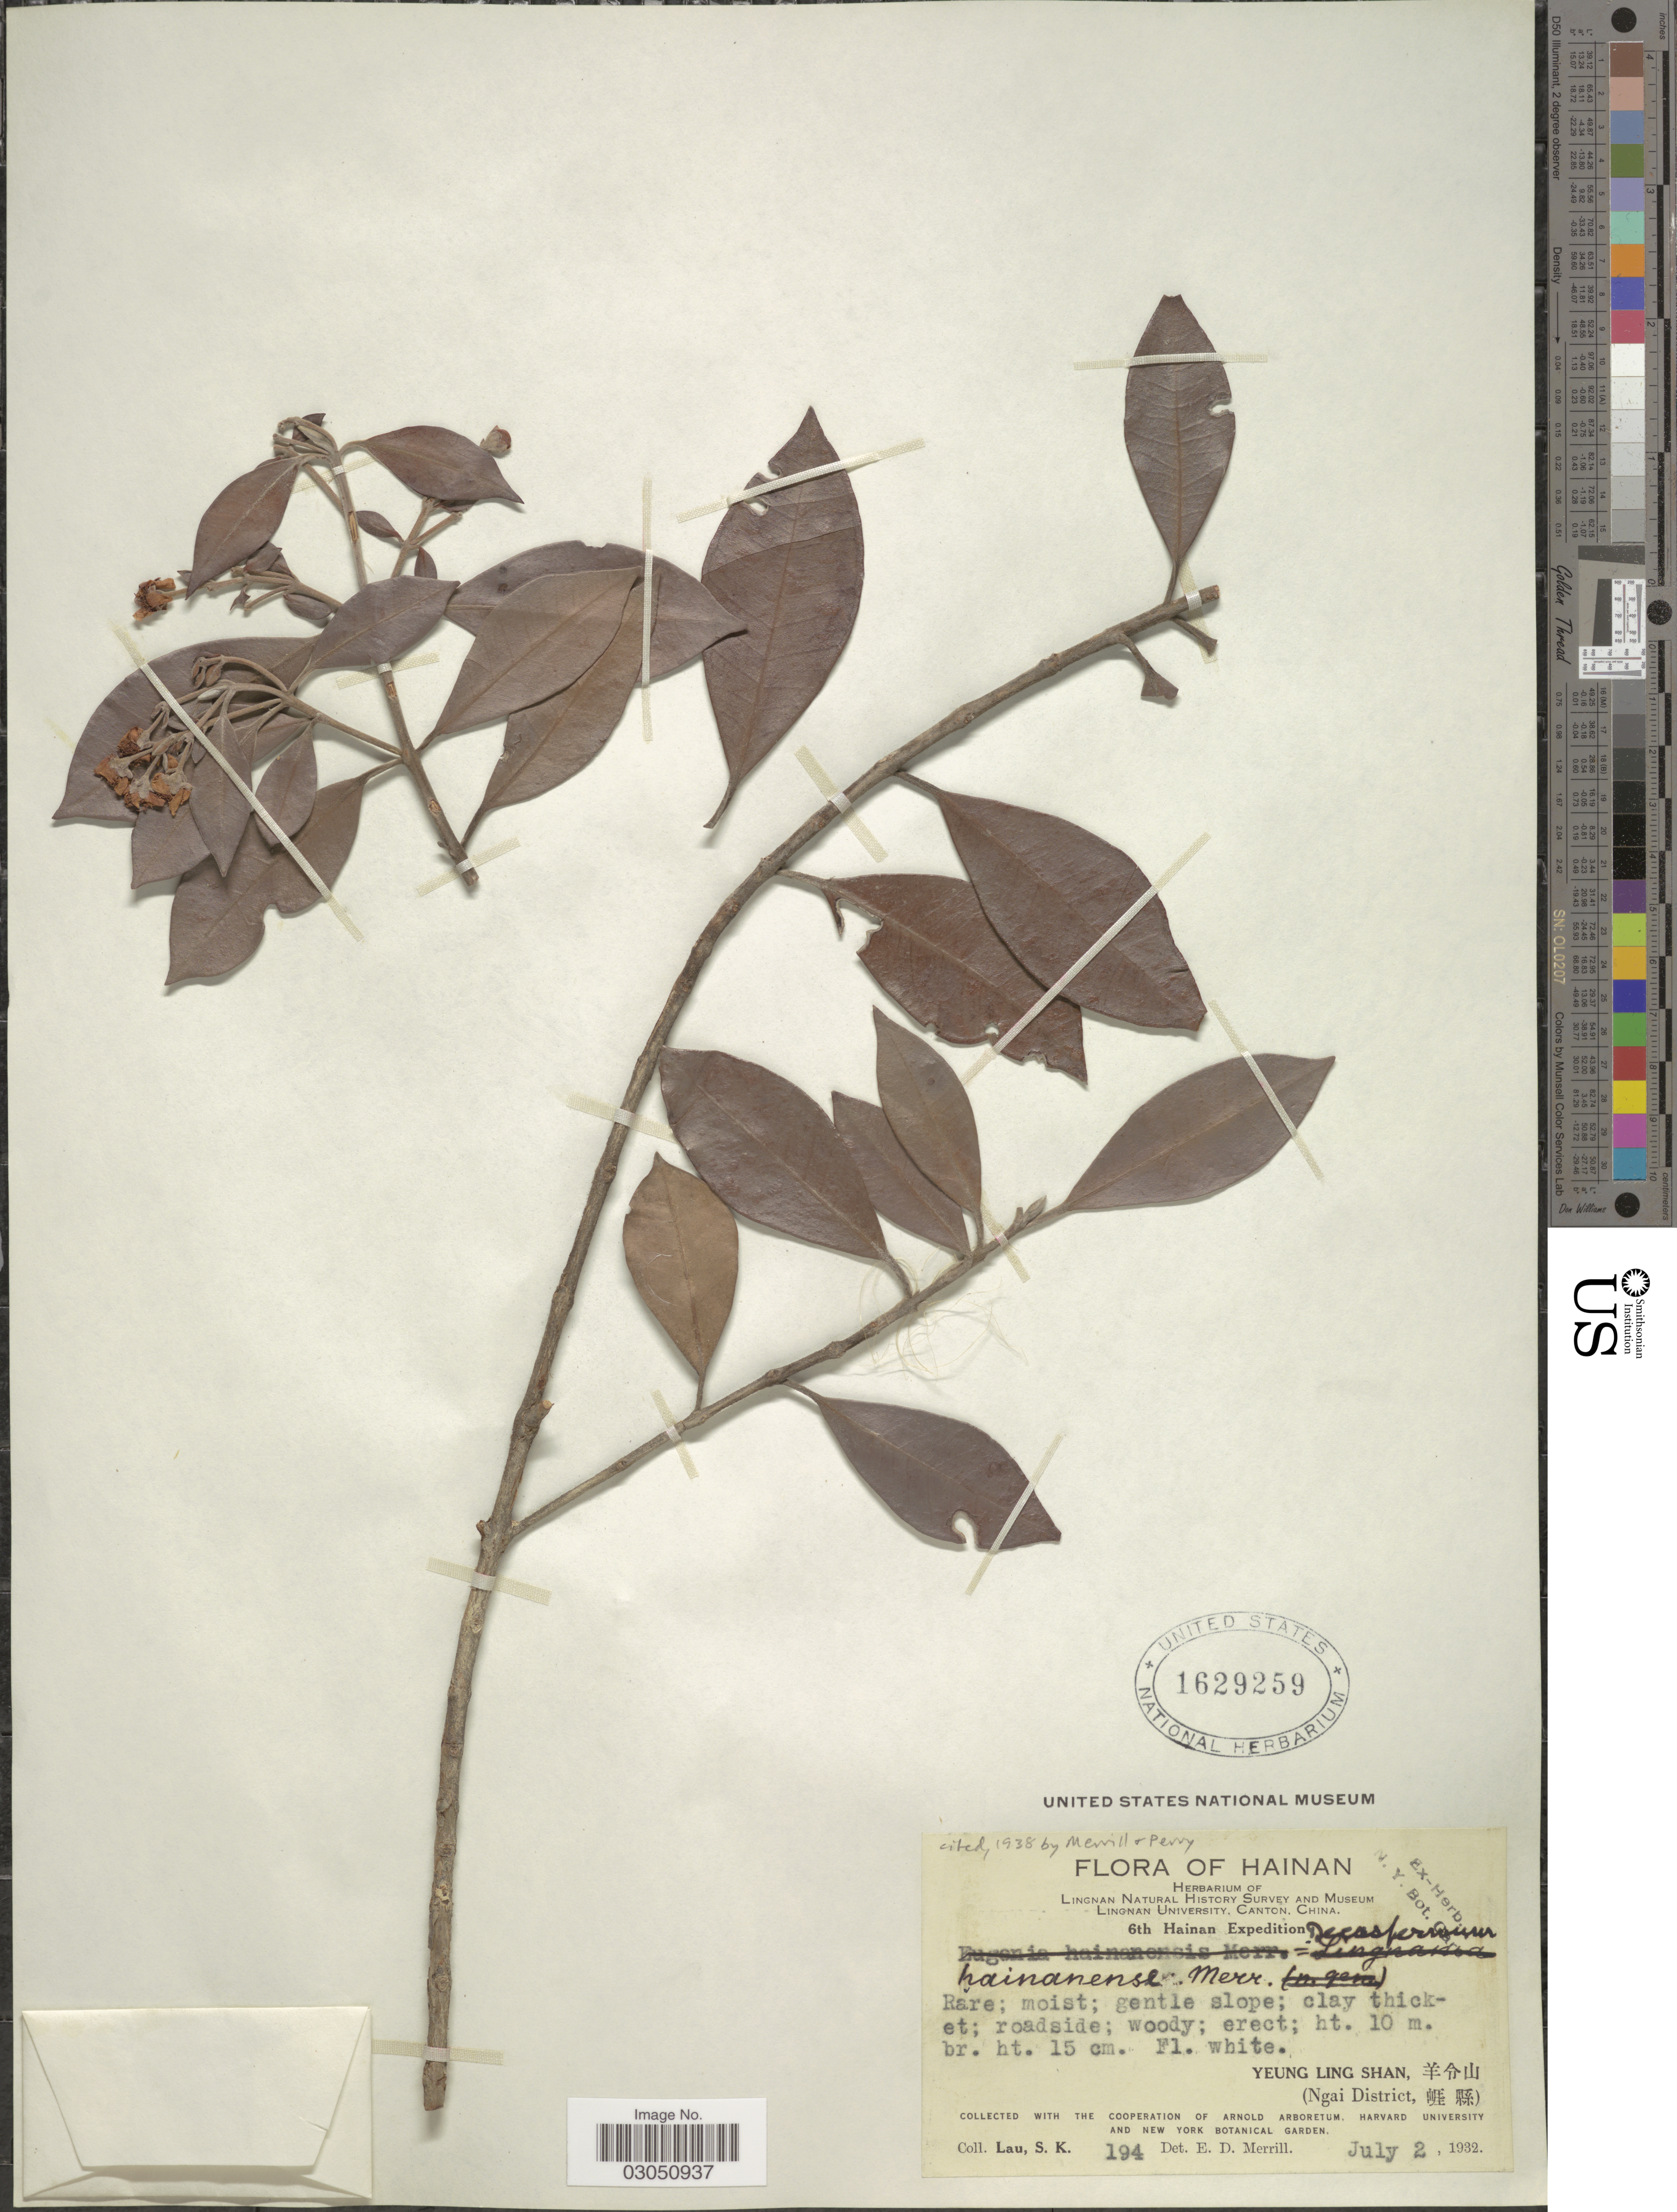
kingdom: Plantae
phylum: Tracheophyta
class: Magnoliopsida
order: Myrtales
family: Myrtaceae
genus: Decaspermum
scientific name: Decaspermum hainanense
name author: (Merr.) Merr.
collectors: S. K. Lau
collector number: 194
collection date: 1932-07-02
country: China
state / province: Hainan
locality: Yeung Ling Shan, Ngai District.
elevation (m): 10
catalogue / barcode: US 1629259